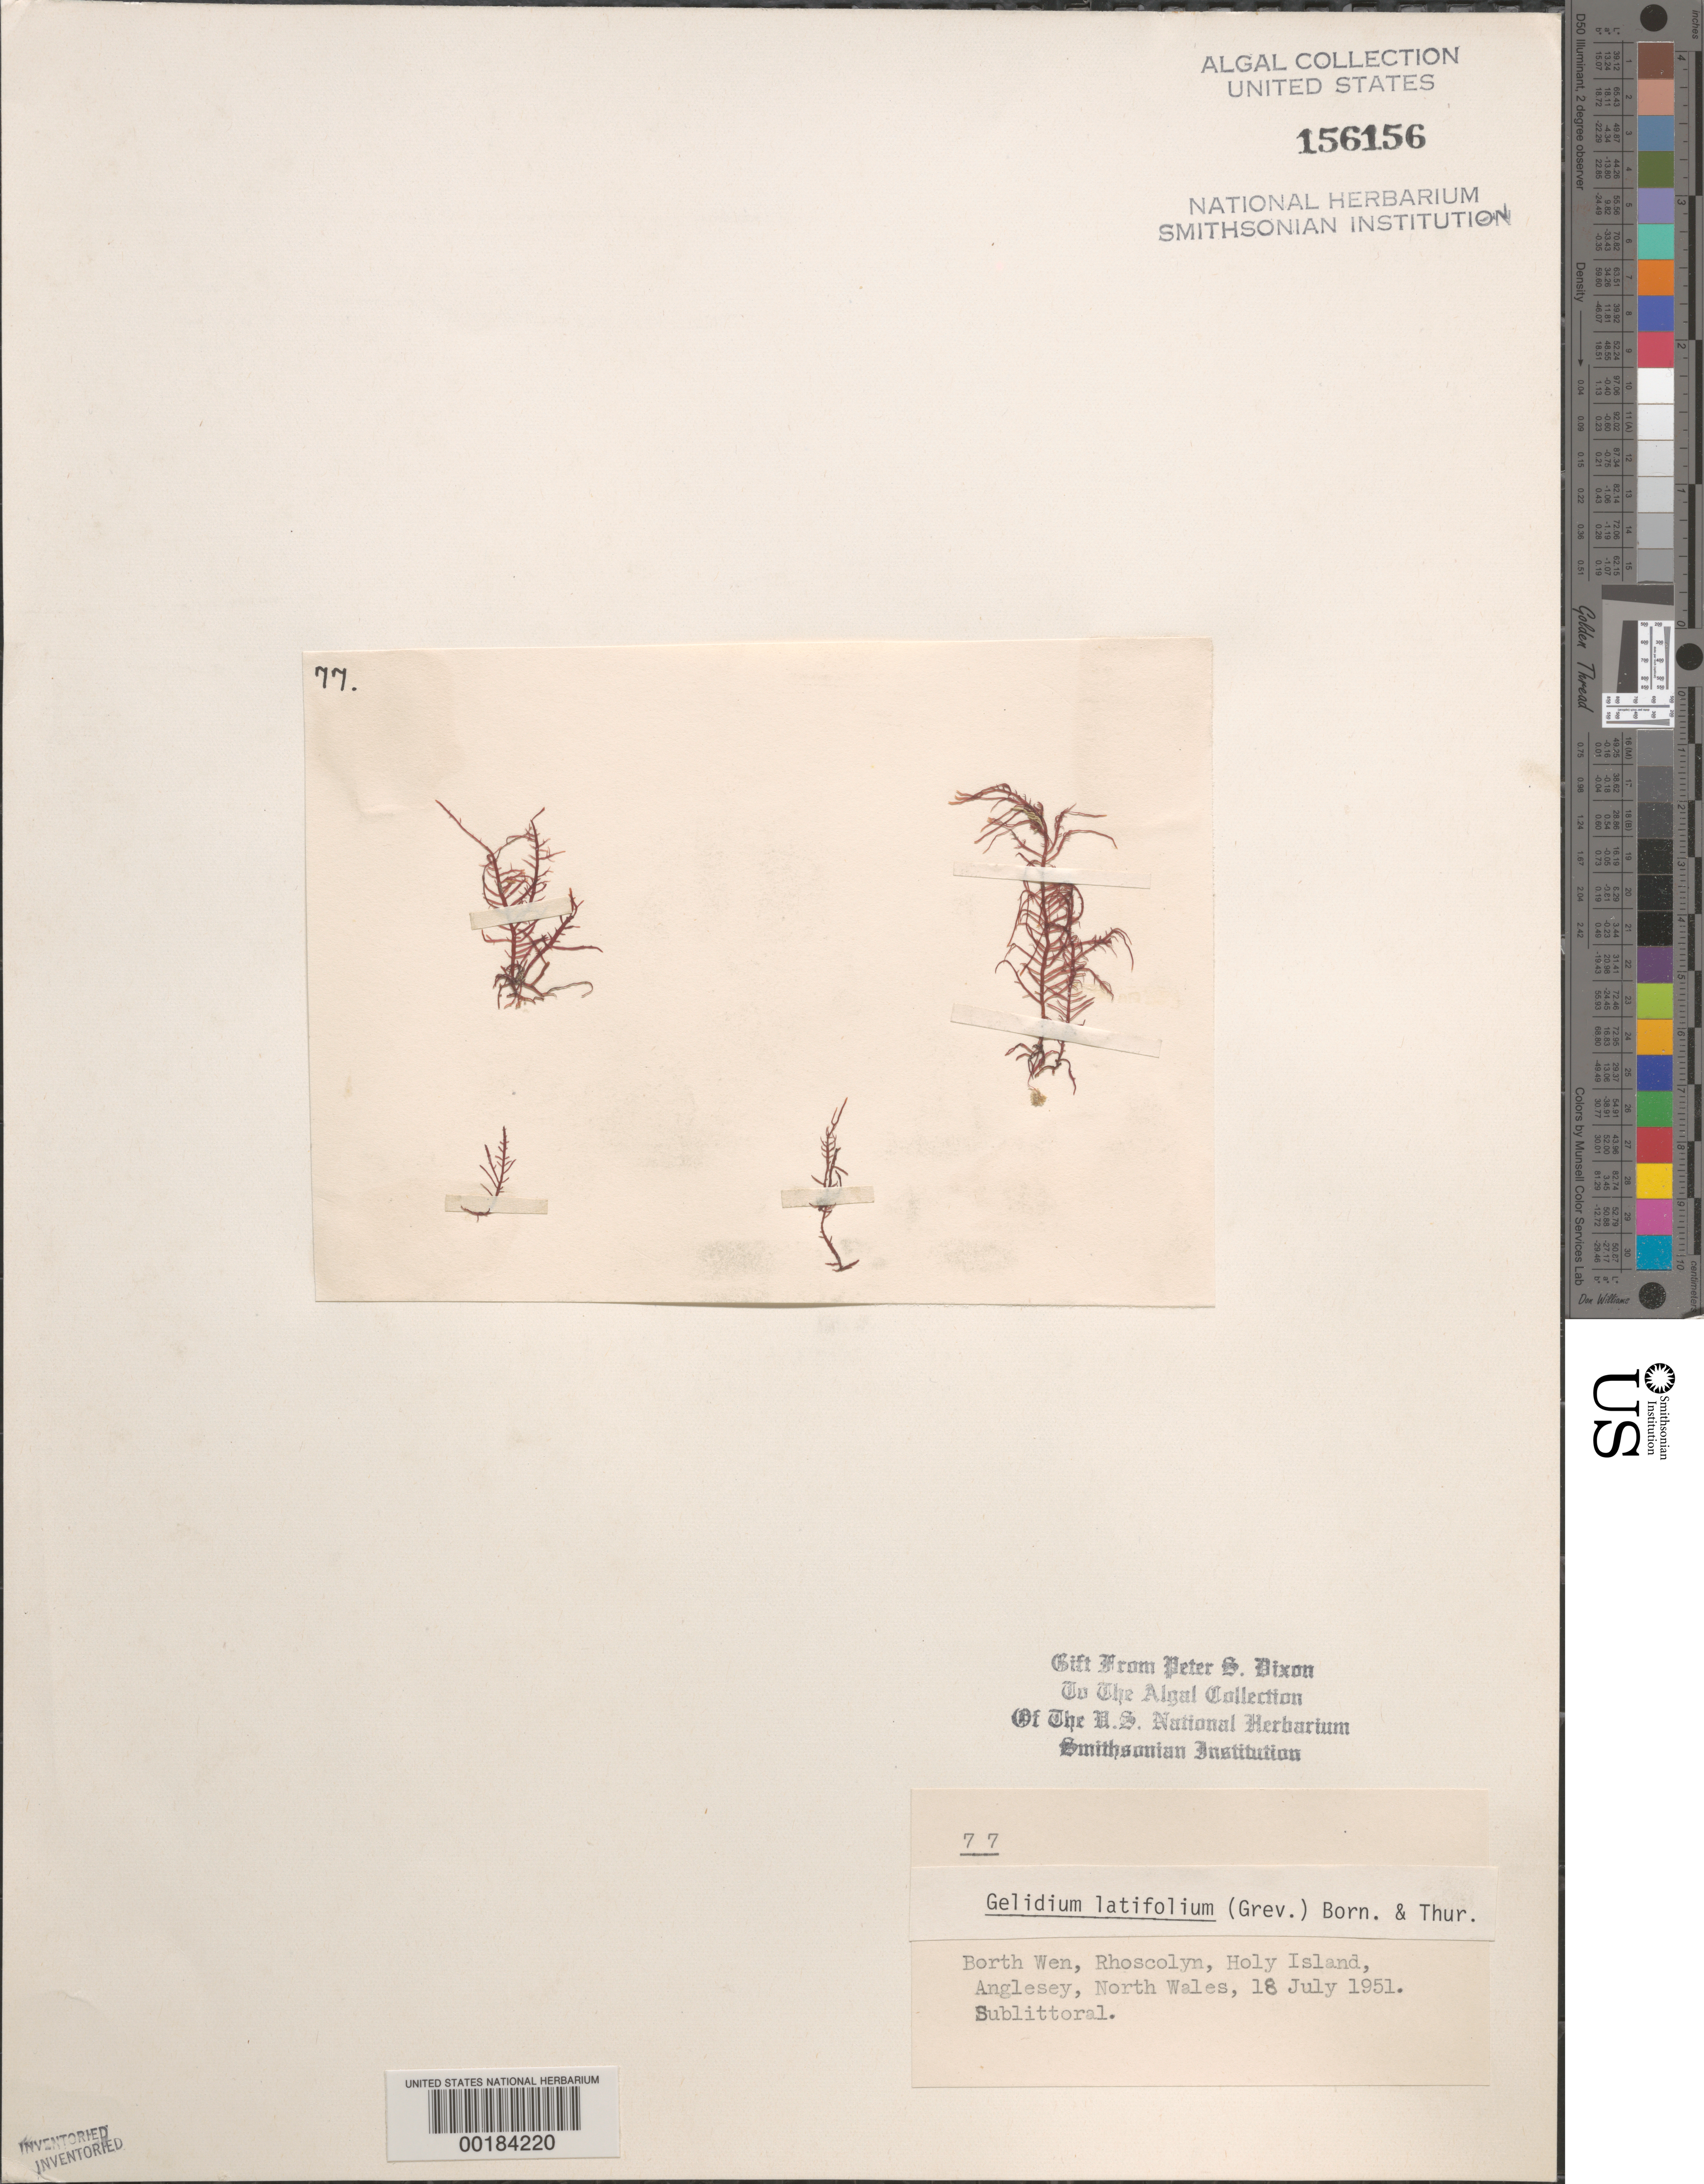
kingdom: Plantae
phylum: Rhodophyta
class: Florideophyceae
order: Gelidiales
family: Gelidiaceae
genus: Gelidium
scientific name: Gelidium spinosum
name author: (S.G. Gmel.) P.C. Silva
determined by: Algae name updating Project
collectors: P. S. Dixon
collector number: PSD 77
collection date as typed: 18 Jul 1951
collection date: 1951-07-18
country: United Kingdom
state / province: Wales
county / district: Gwynedd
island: Anglesey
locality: Borth Wen, Rhoscolyn, Holy Island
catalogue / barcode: US 156156